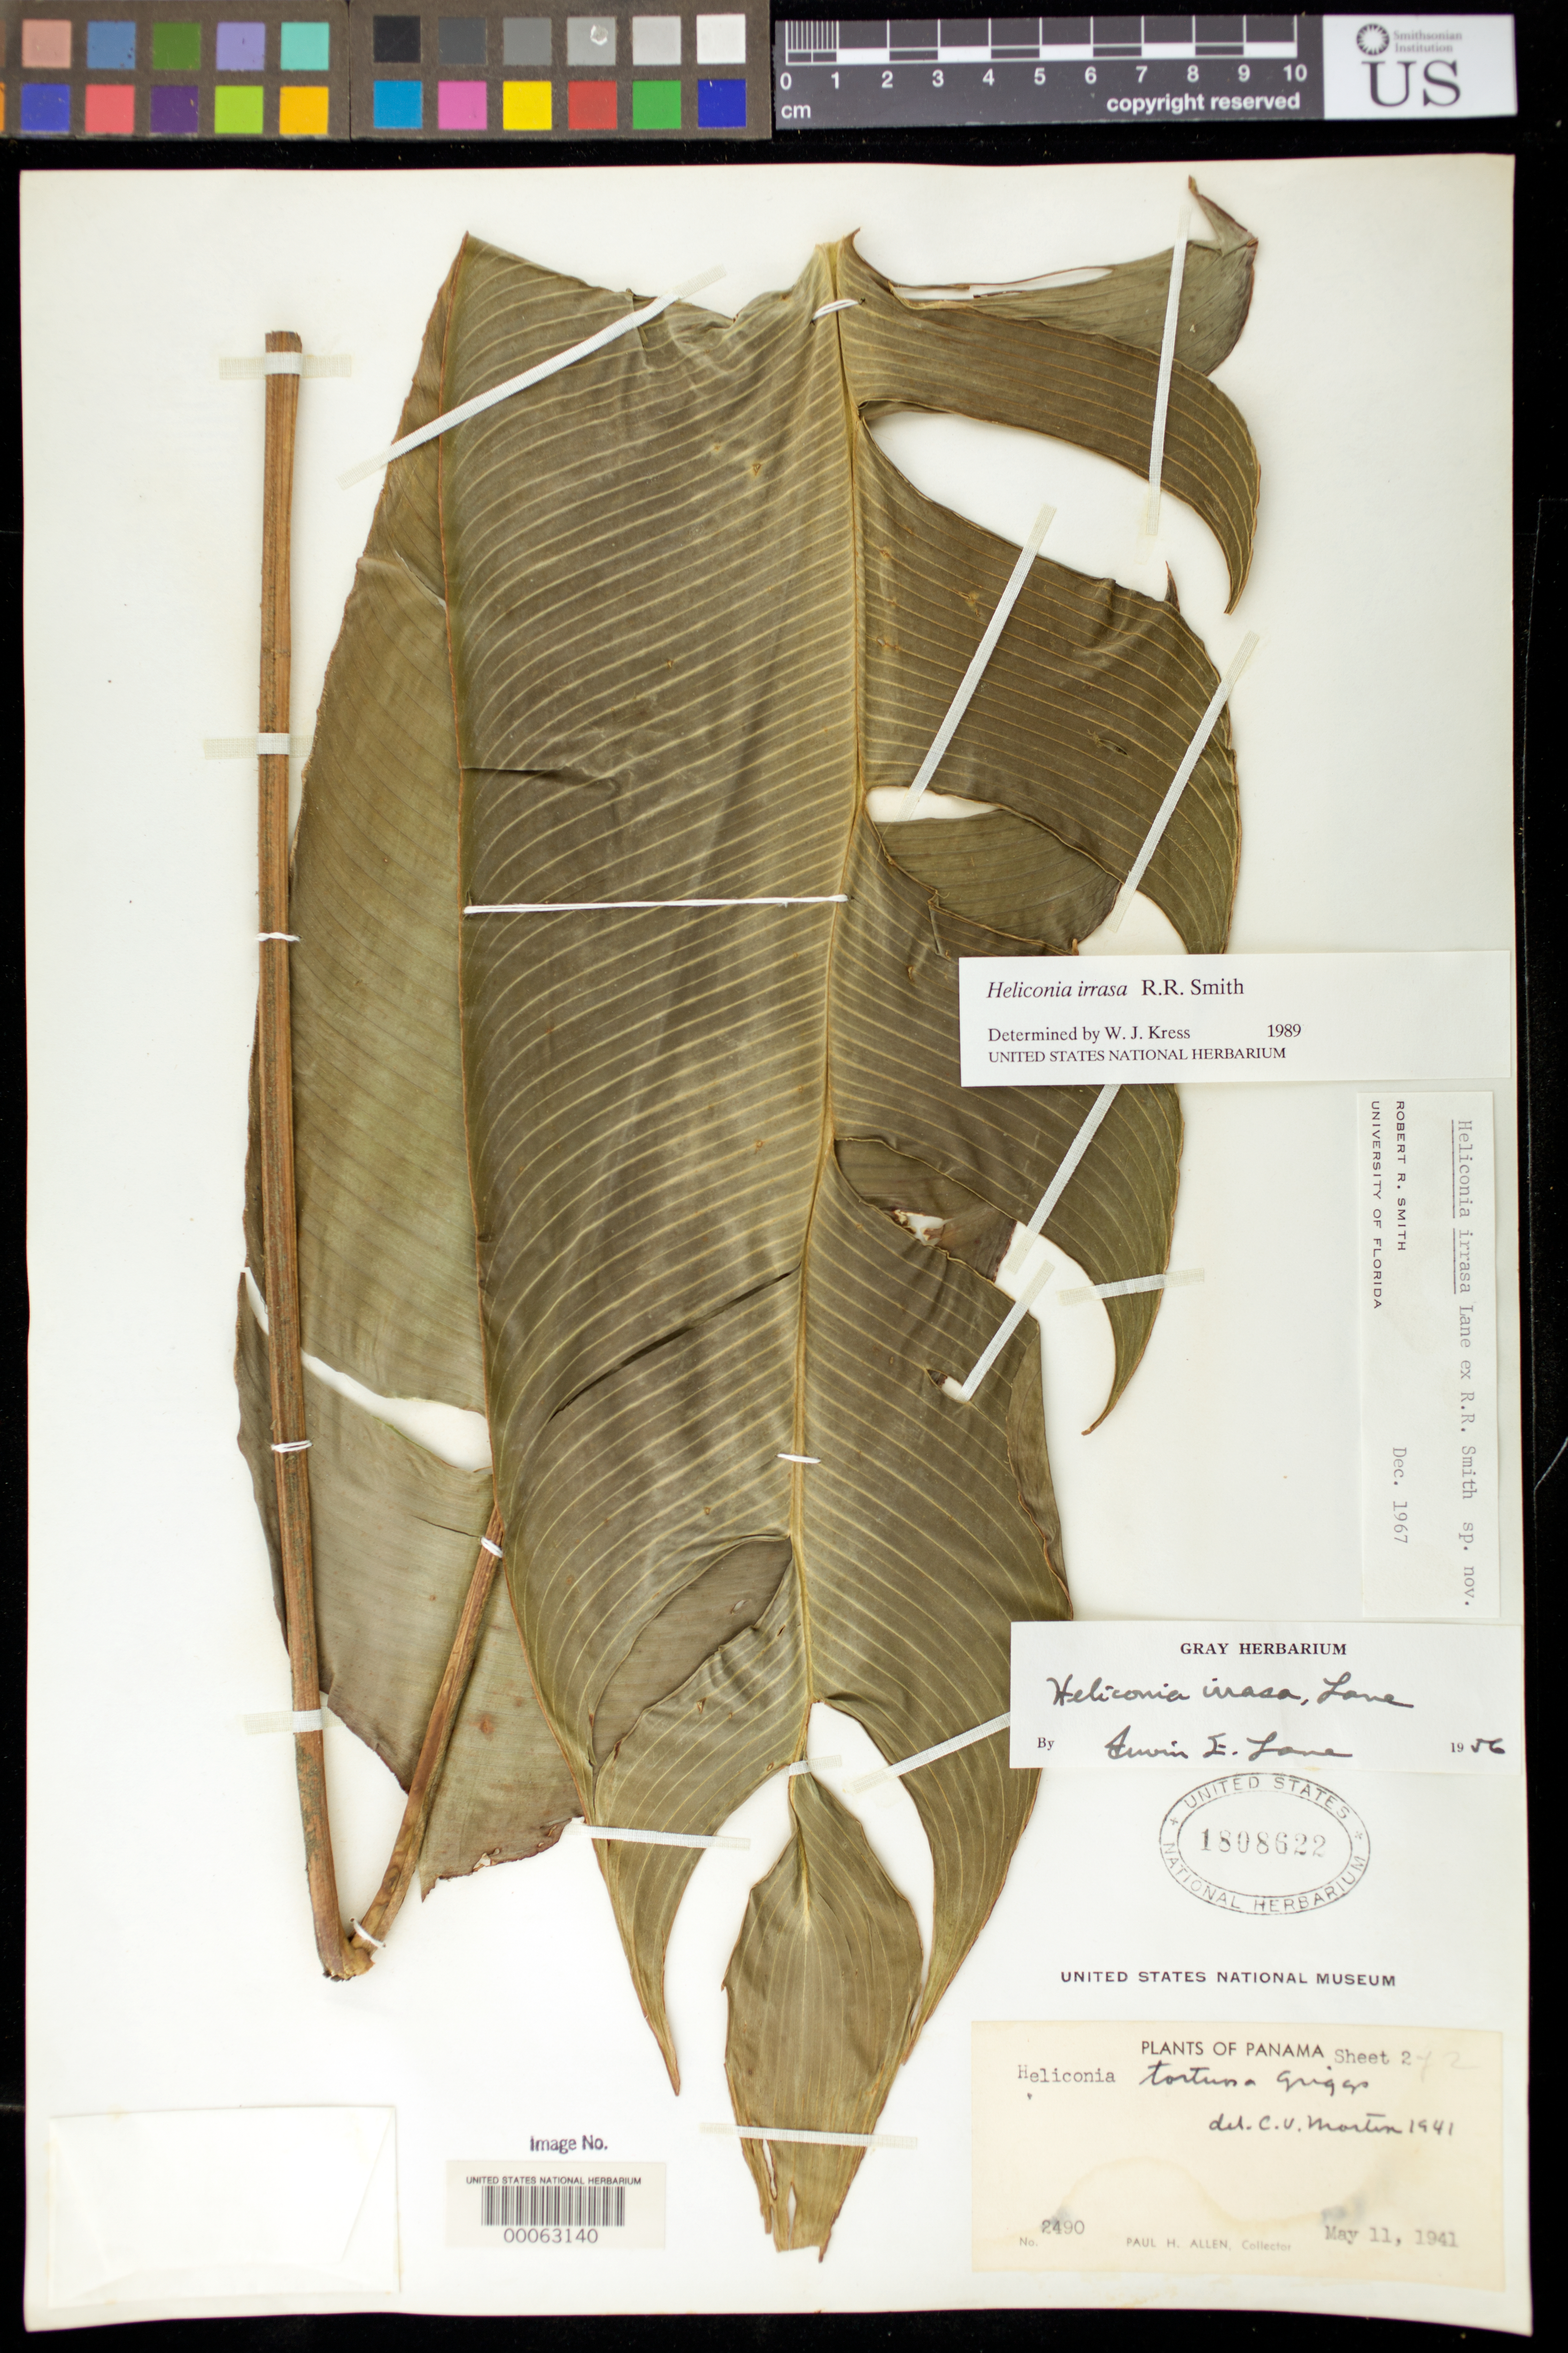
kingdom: Plantae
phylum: Tracheophyta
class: Liliopsida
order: Zingiberales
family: Heliconiaceae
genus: Heliconia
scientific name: Heliconia irrasa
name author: Lane ex R.R. Sm.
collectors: P. H. Allen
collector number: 2490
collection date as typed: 11 May 1941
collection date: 1941-05-11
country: Panama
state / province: Coclé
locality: Hills north of el Valle De Anton, vicinity of La Mesa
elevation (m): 1000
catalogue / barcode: US 1808622